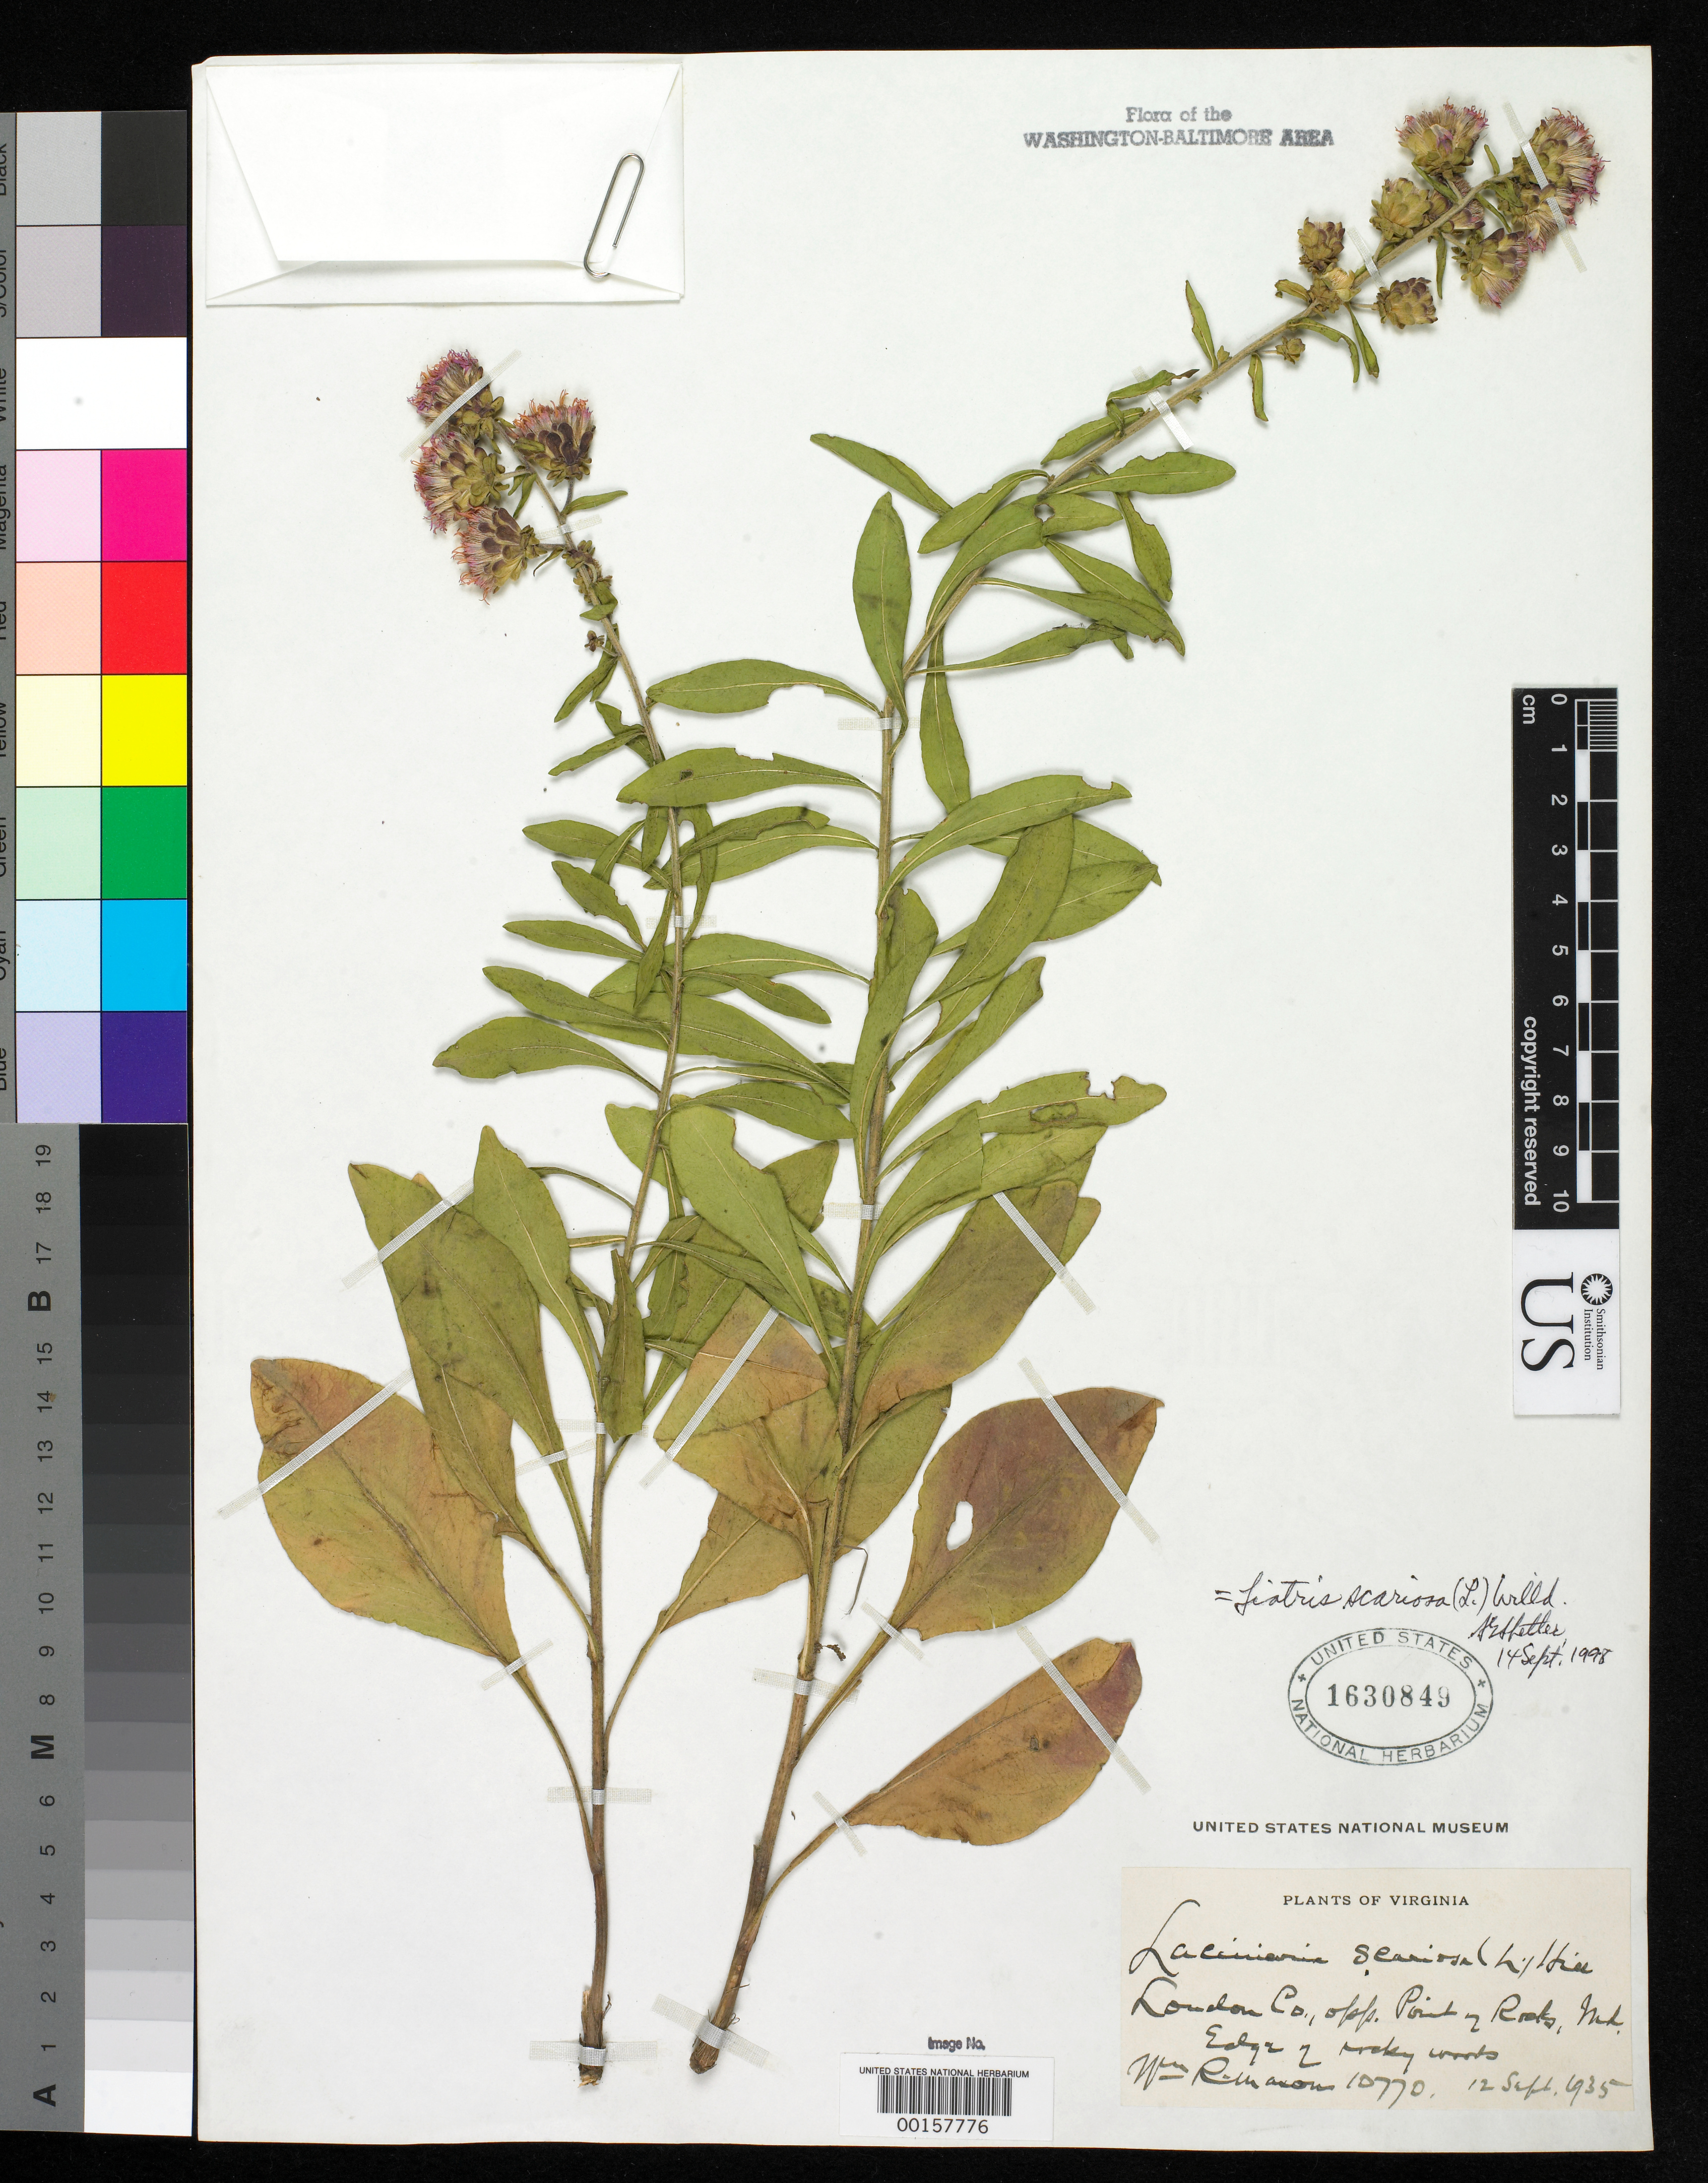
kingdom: Plantae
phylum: Tracheophyta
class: Magnoliopsida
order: Asterales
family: Asteraceae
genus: Liatris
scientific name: Liatris scariosa var. scariosa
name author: Willd.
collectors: W. R. Maxon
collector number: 10770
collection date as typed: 12 Sep 1935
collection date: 1935-09-12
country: United States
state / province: Virginia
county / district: Loudoun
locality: opposite Point of Rocks C. & O. Canal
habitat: Edge of rocky woods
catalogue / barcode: US 1630849